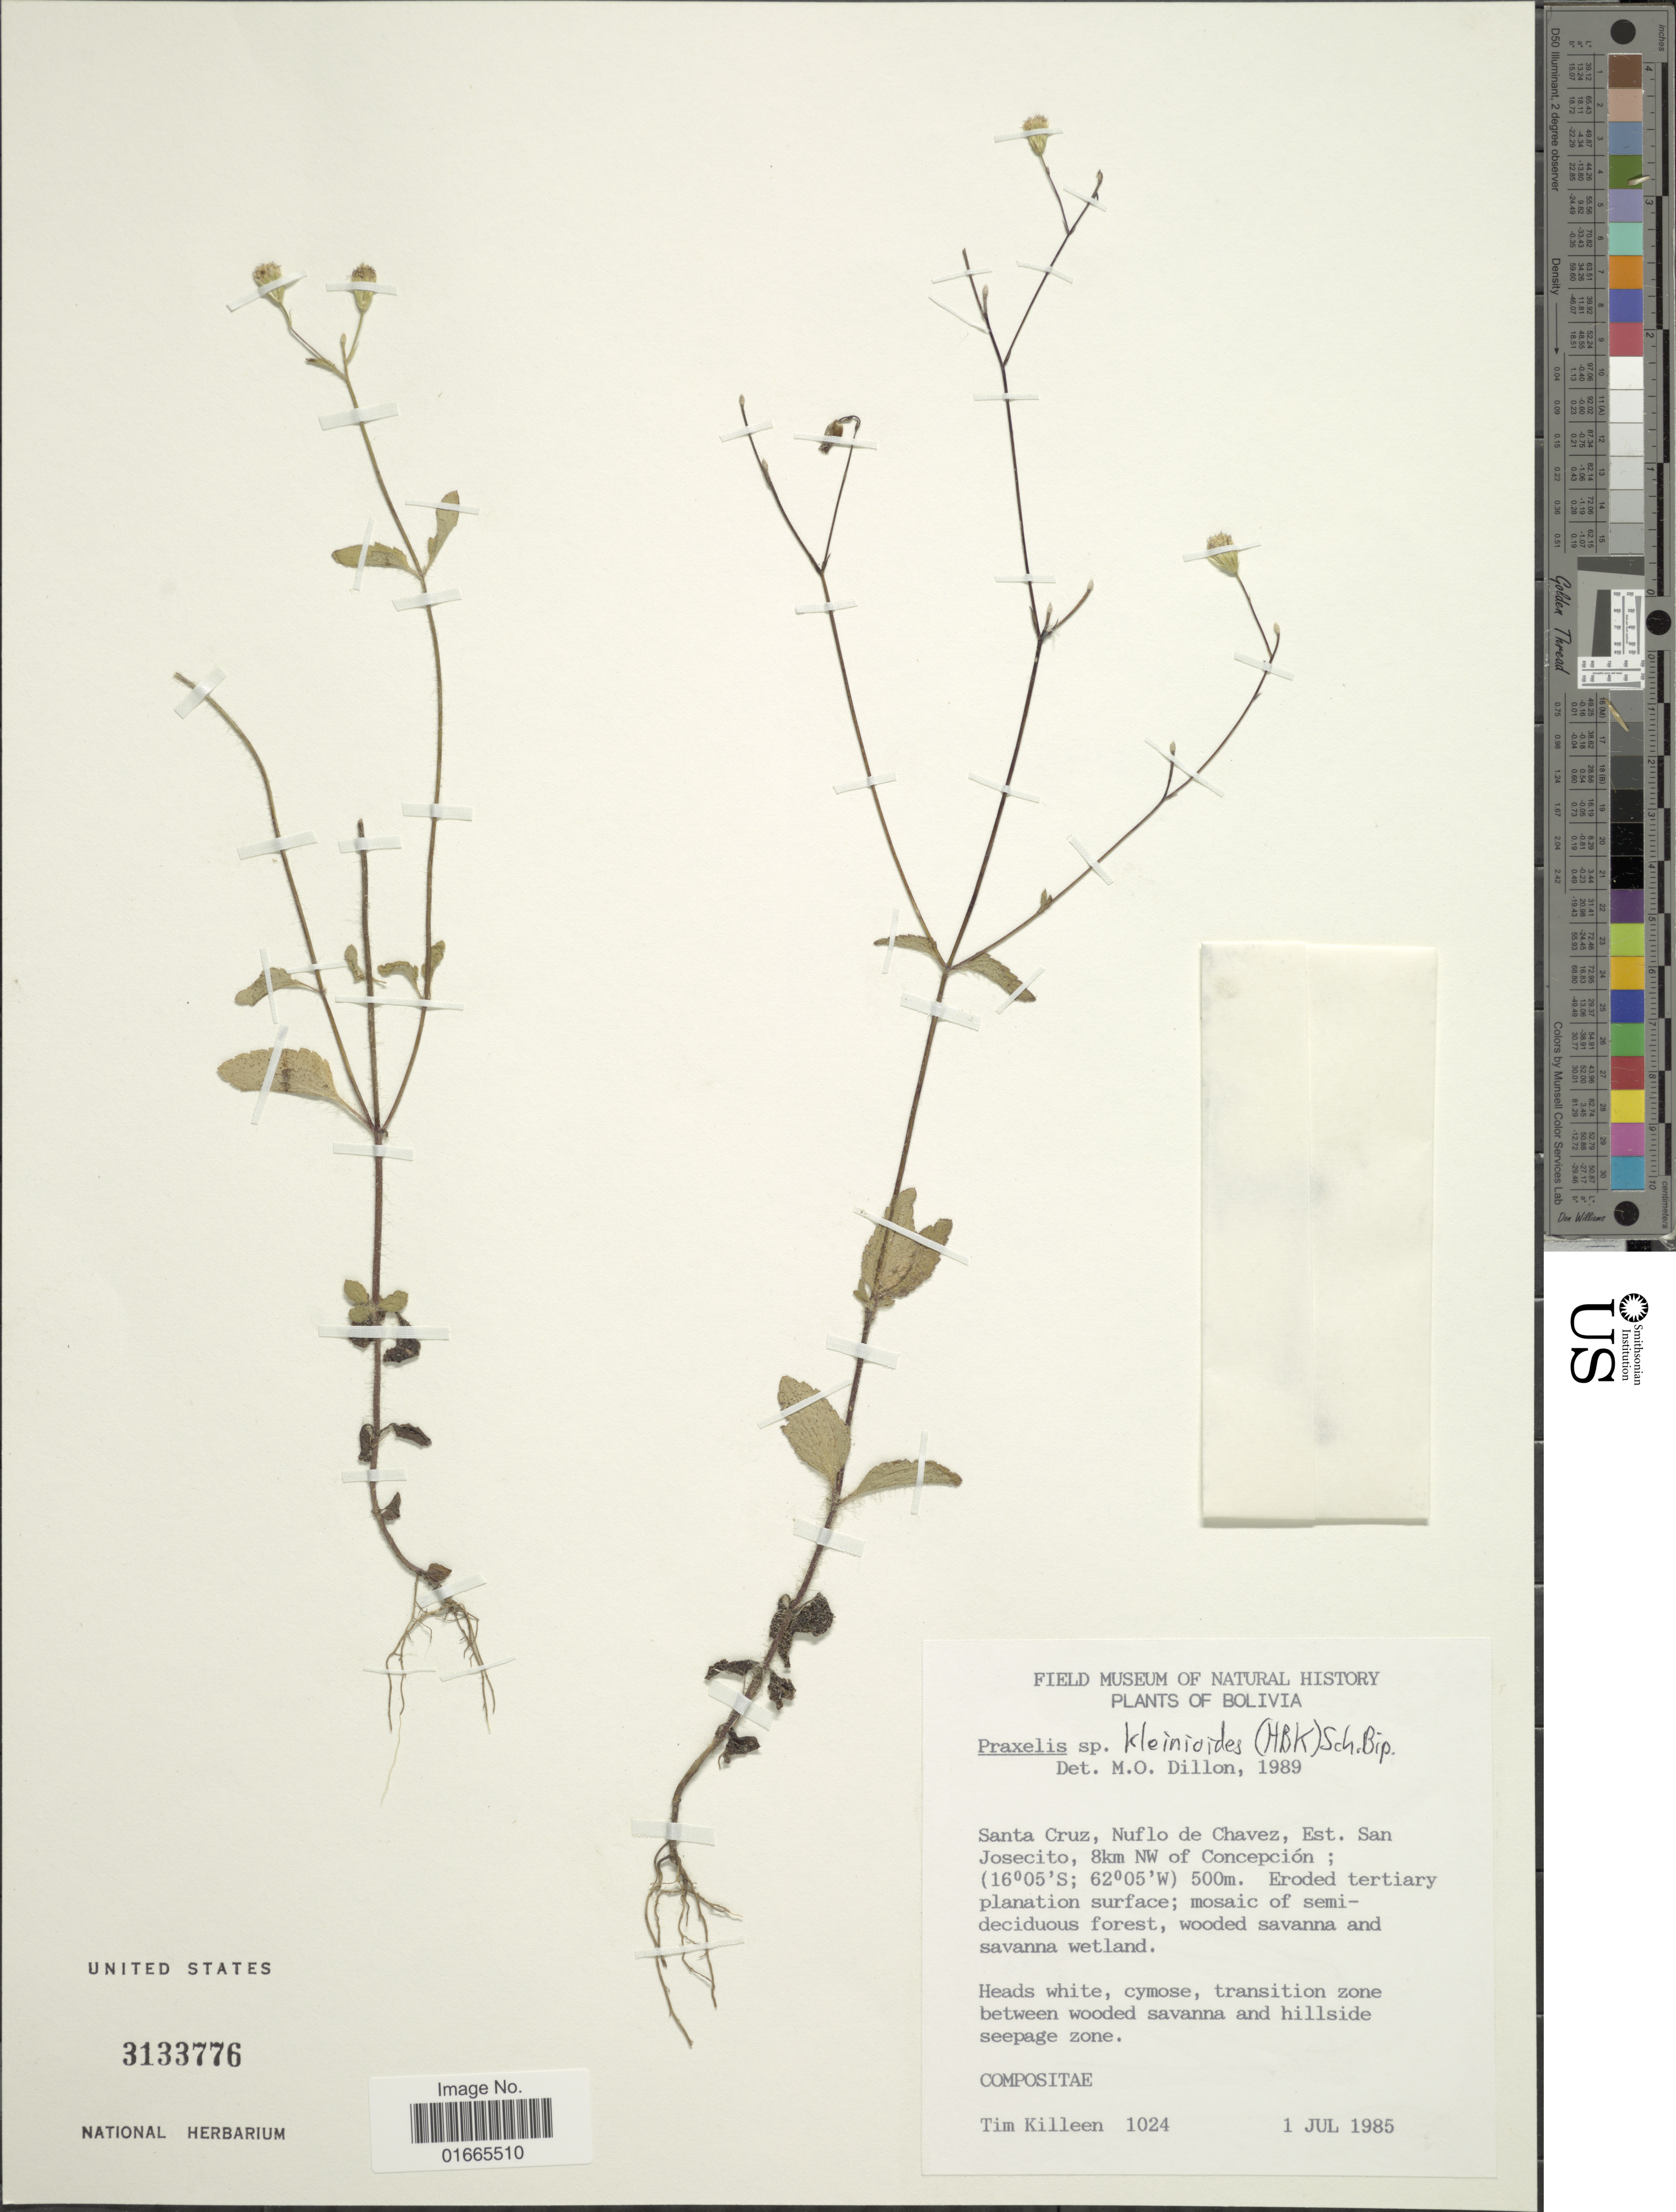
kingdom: Plantae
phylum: Tracheophyta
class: Magnoliopsida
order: Asterales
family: Asteraceae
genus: Praxelis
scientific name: Praxelis kleinioides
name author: (Kunth) Sch. Bip.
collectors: T. J. Killeen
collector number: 1024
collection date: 1985-07-01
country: Bolivia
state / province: Santa Cruz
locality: Nuflo de Chavez, Est. San Josecito, 8km NW of Concepción.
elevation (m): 500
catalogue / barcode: US 3133776